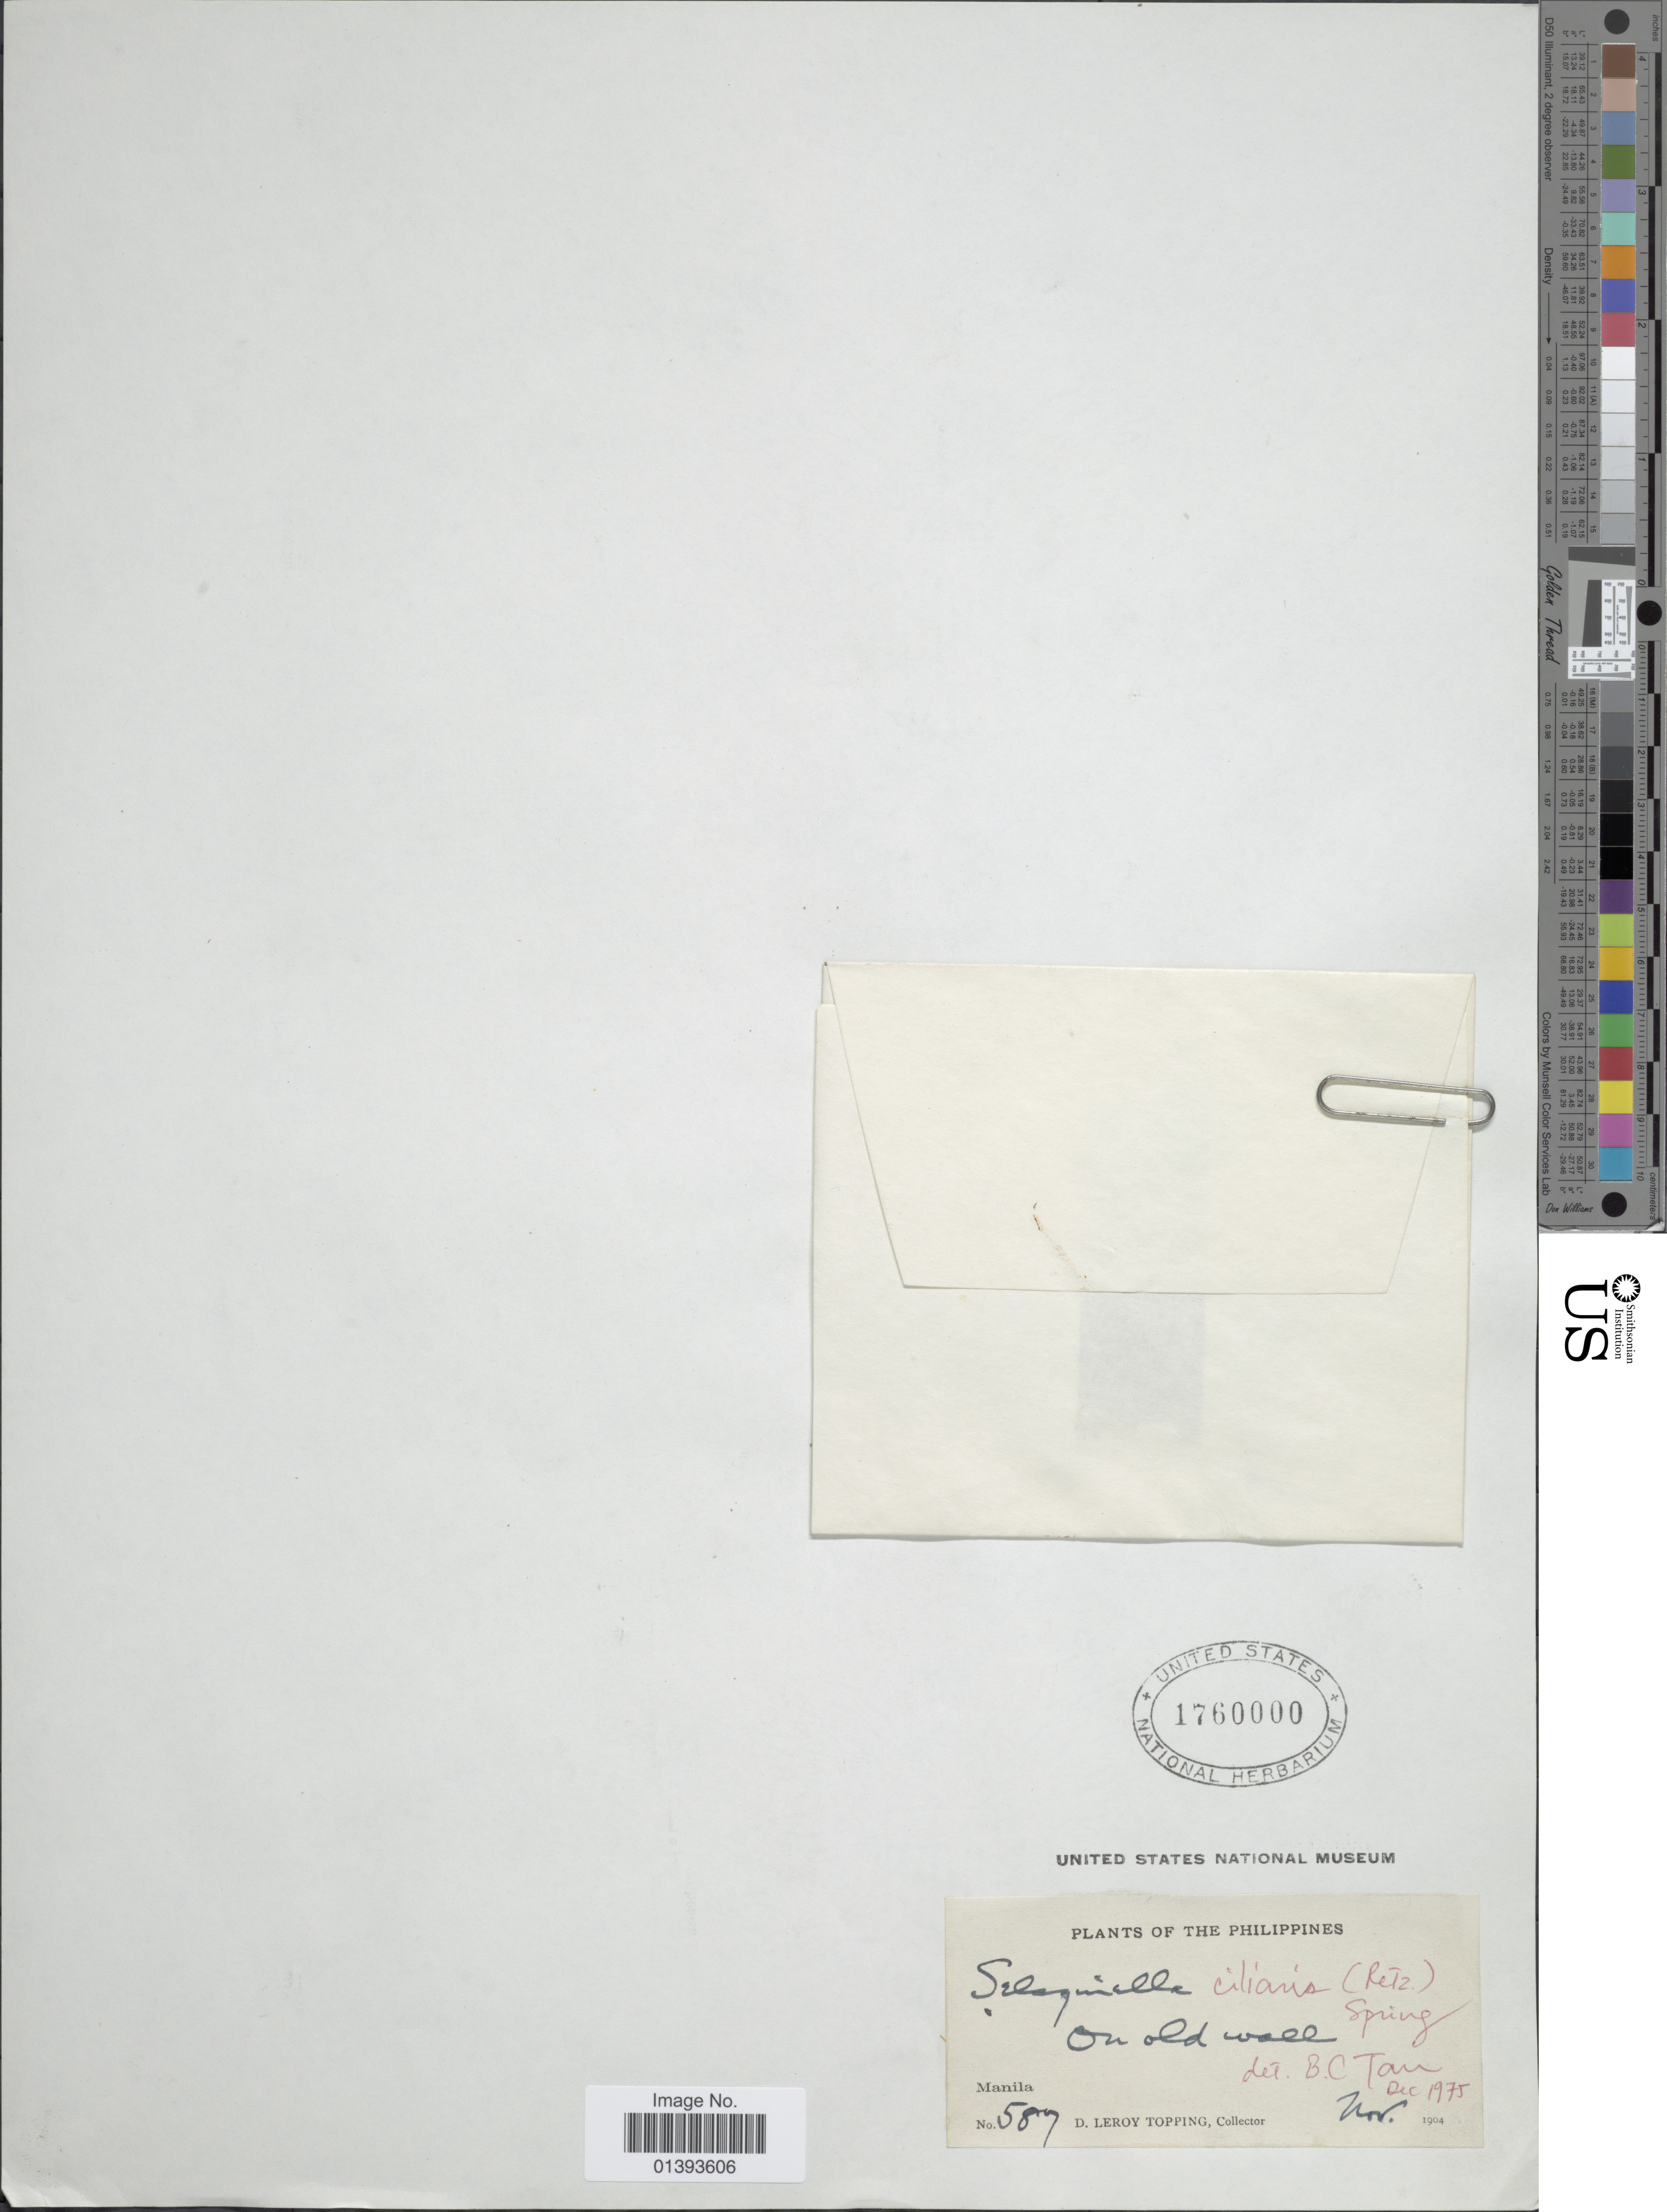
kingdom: Plantae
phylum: Tracheophyta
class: Lycopodiopsida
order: Selaginellales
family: Selaginellaceae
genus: Selaginella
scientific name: Selaginella ciliaris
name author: (Retz.) Spring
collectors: D. L. Topping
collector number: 587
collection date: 1924-11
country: Philippines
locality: Manila, on old wall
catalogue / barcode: US 1760000